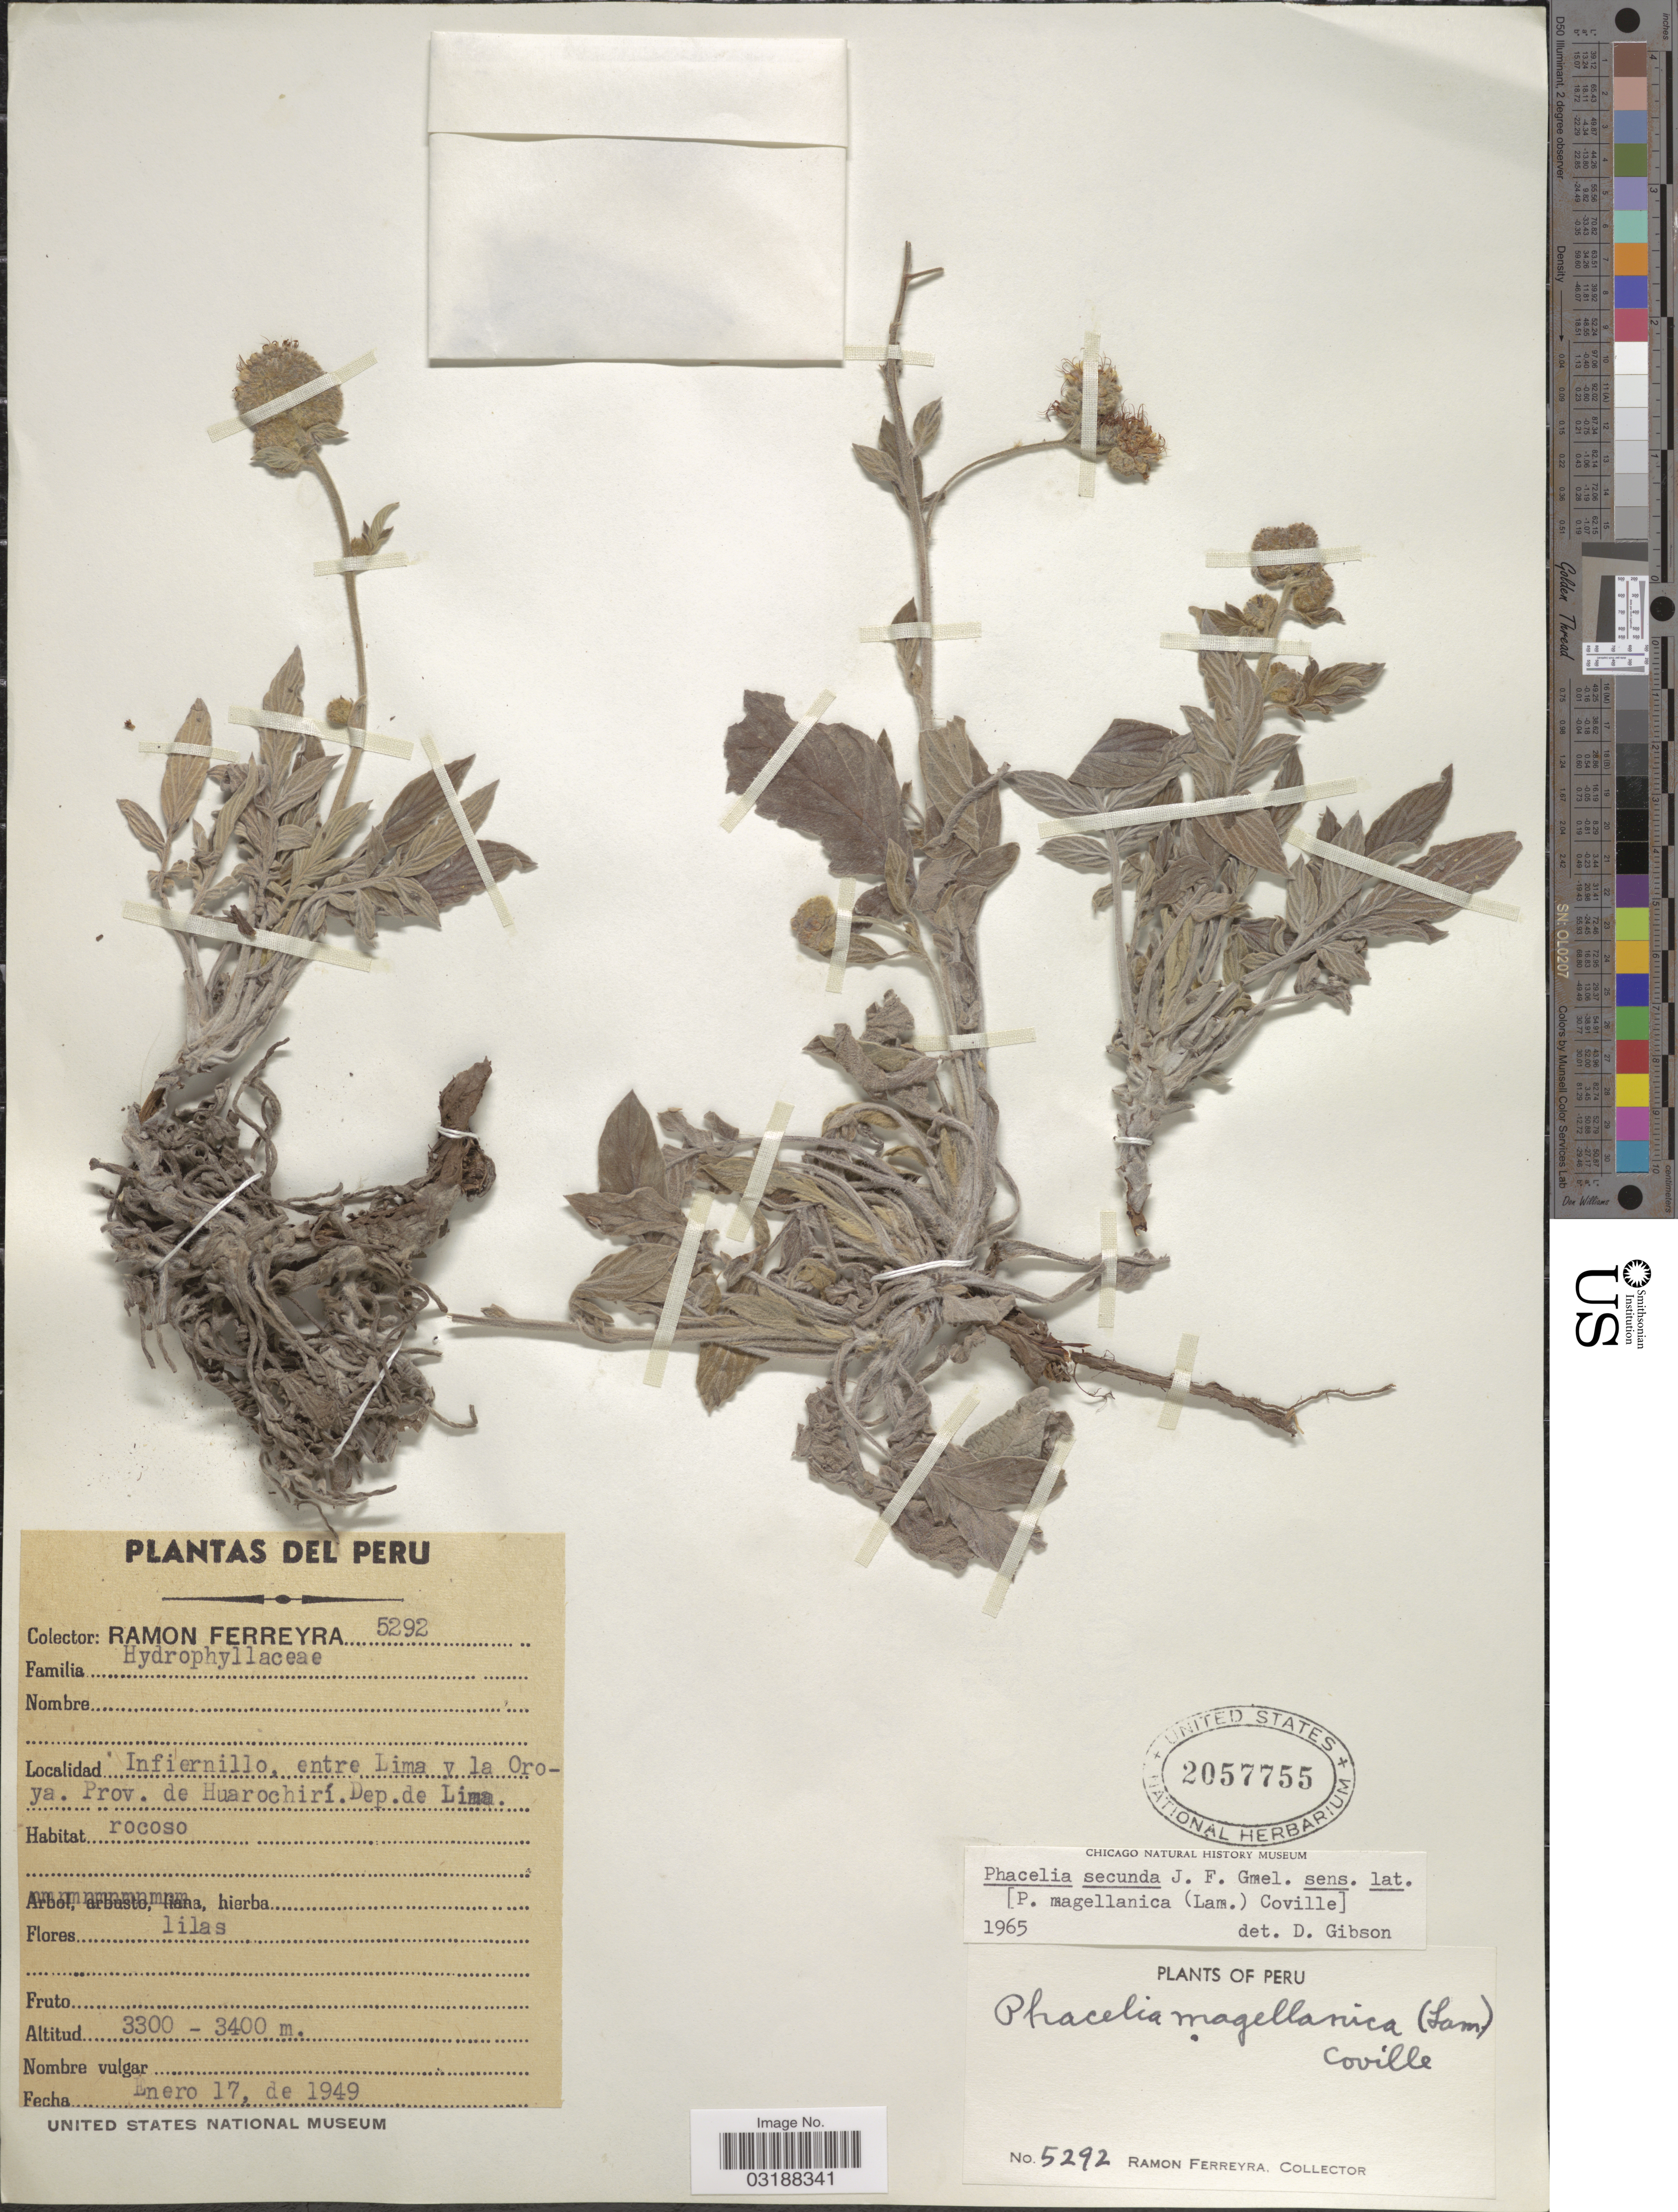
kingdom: Plantae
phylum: Tracheophyta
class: Magnoliopsida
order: Boraginales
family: Hydrophyllaceae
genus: Phacelia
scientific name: Phacelia secunda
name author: J.F. Gmel.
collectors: R. A. Ferreyra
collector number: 5292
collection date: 1949-01-17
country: Peru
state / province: Lima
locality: Infiernillo, entre Lima y la Oroya. Prov. de Huarochirí. Dep. de Lima.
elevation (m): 3300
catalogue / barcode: US 2057755